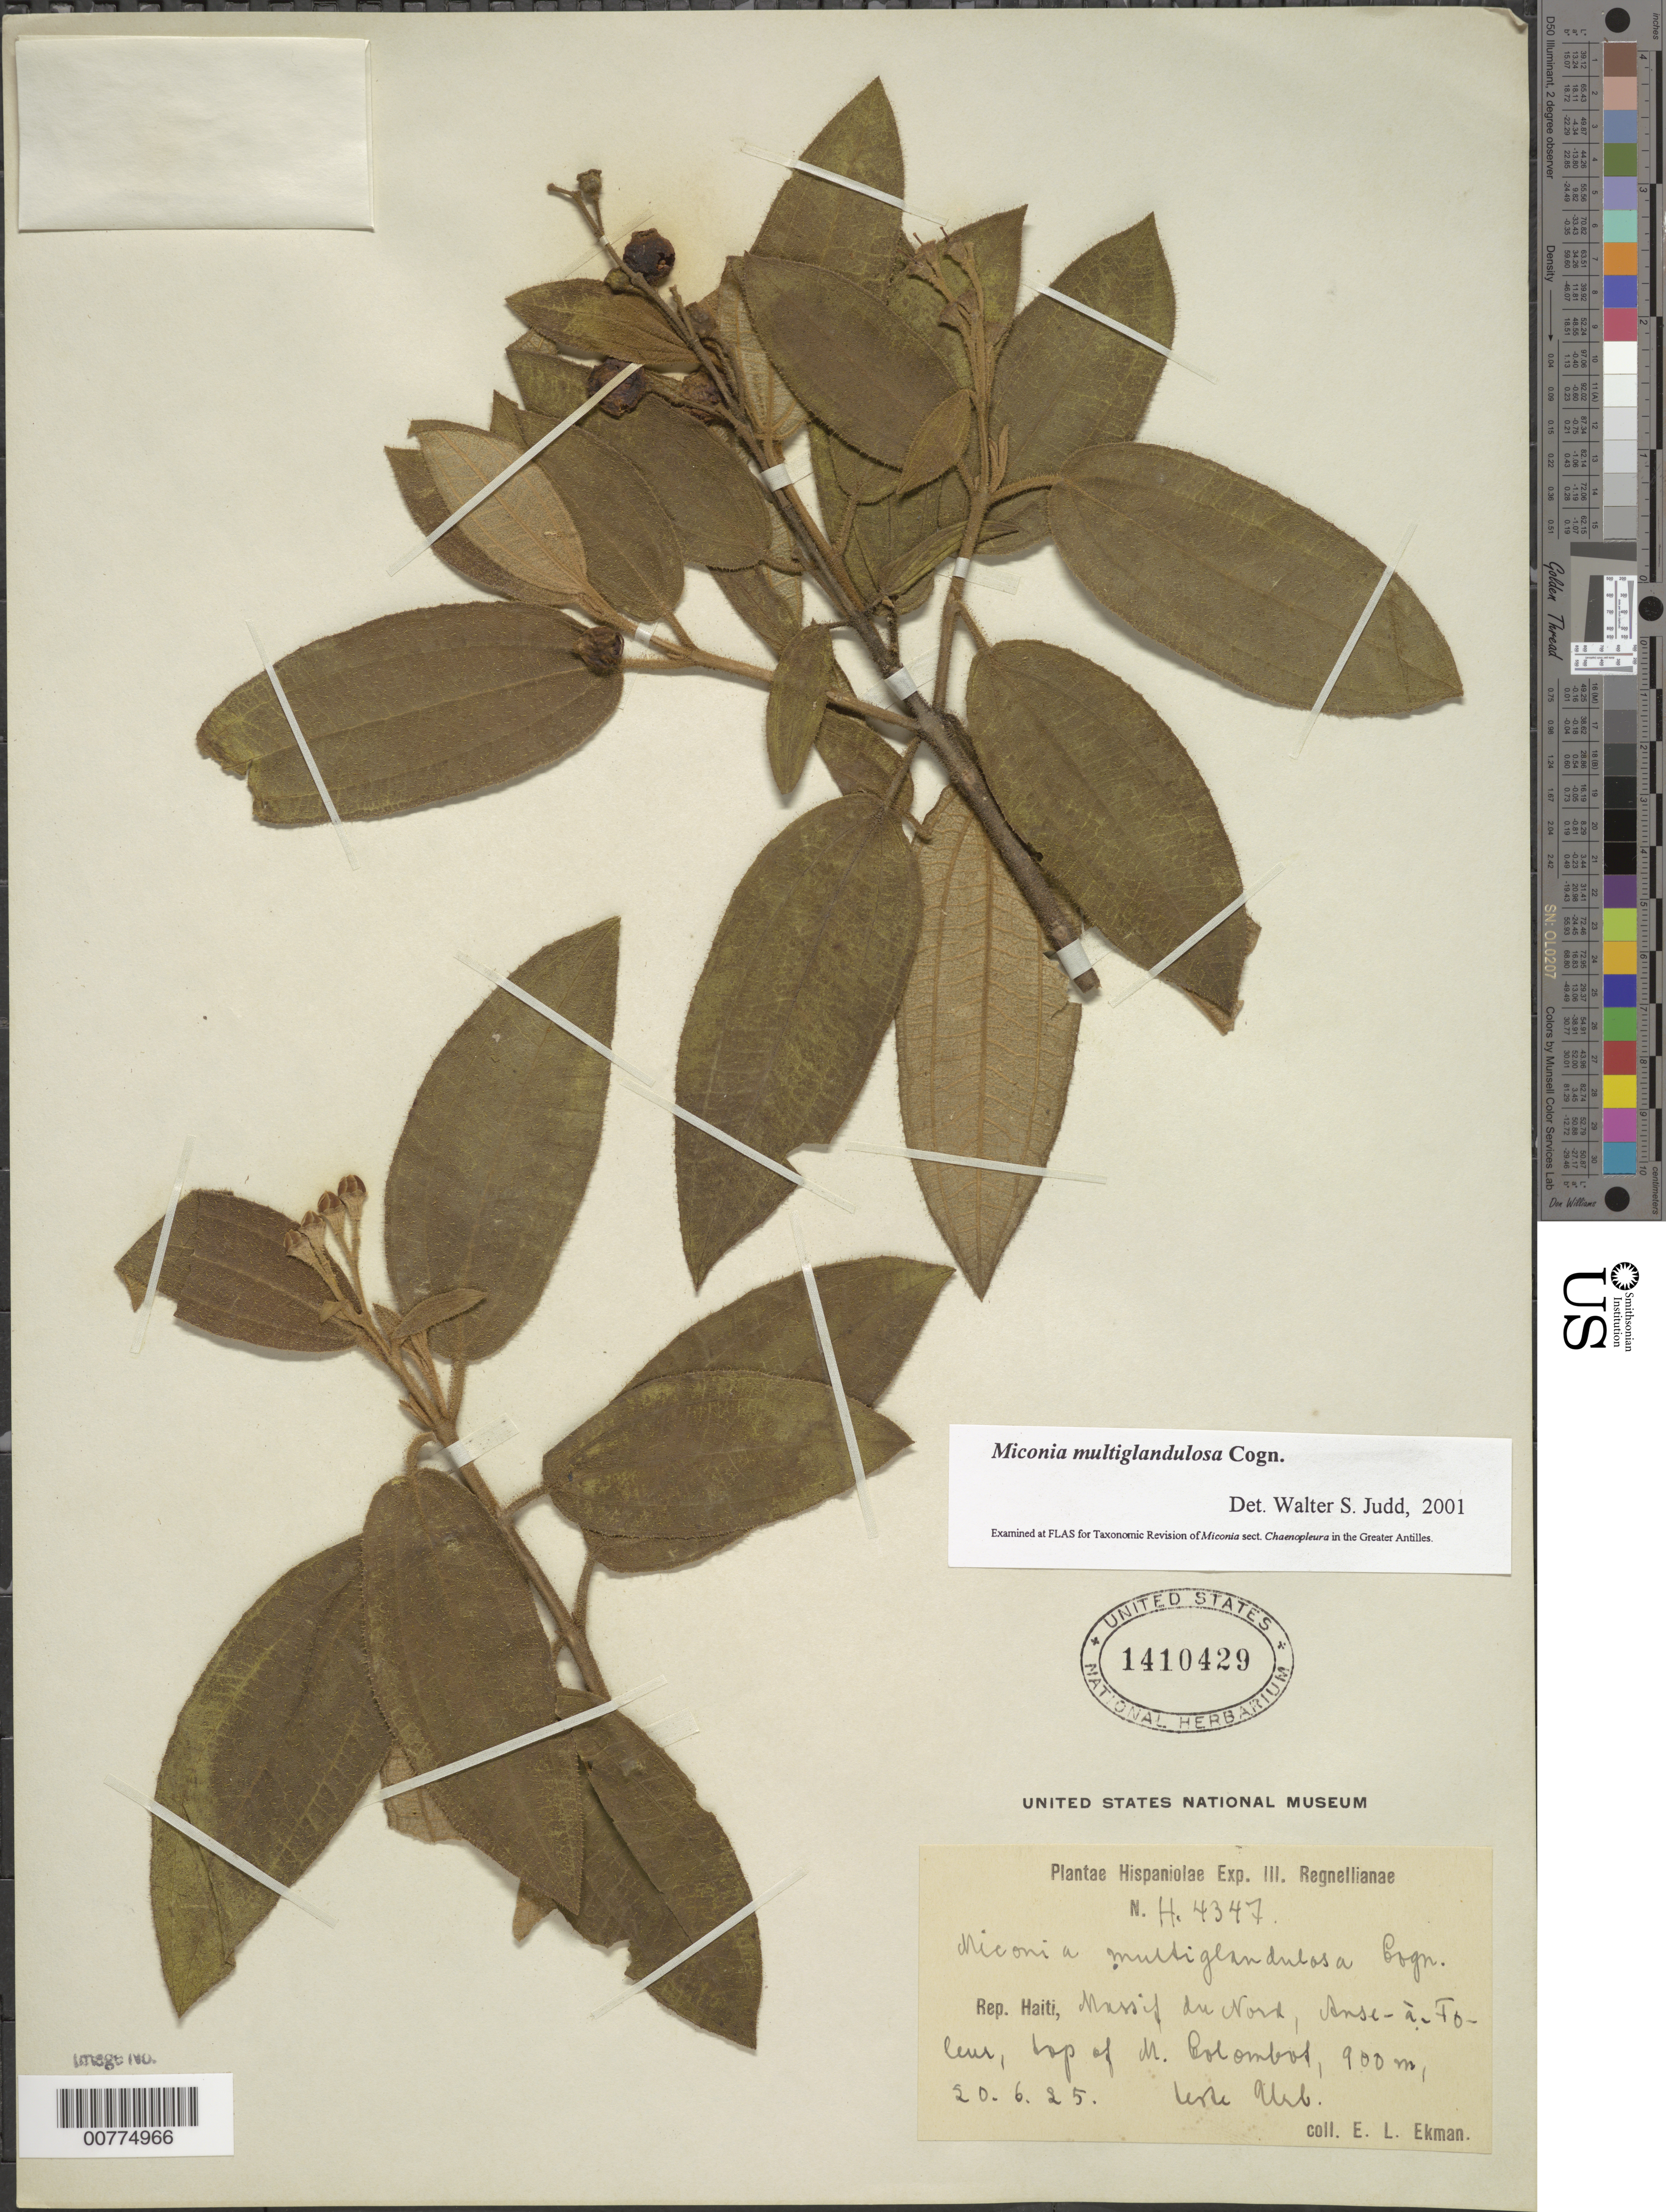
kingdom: Plantae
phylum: Tracheophyta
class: Magnoliopsida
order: Myrtales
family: Melastomataceae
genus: Miconia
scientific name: Miconia multiglandulosa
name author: Cogn.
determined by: Judd, Walter S.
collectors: E. L. Ekman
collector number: H 4347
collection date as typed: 20 Jun 1925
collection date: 1925-06-20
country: Haiti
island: Hispaniola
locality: Massif du Nord, Anse-à-Foleur, top of M. Colombot.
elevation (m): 900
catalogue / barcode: US 1410429